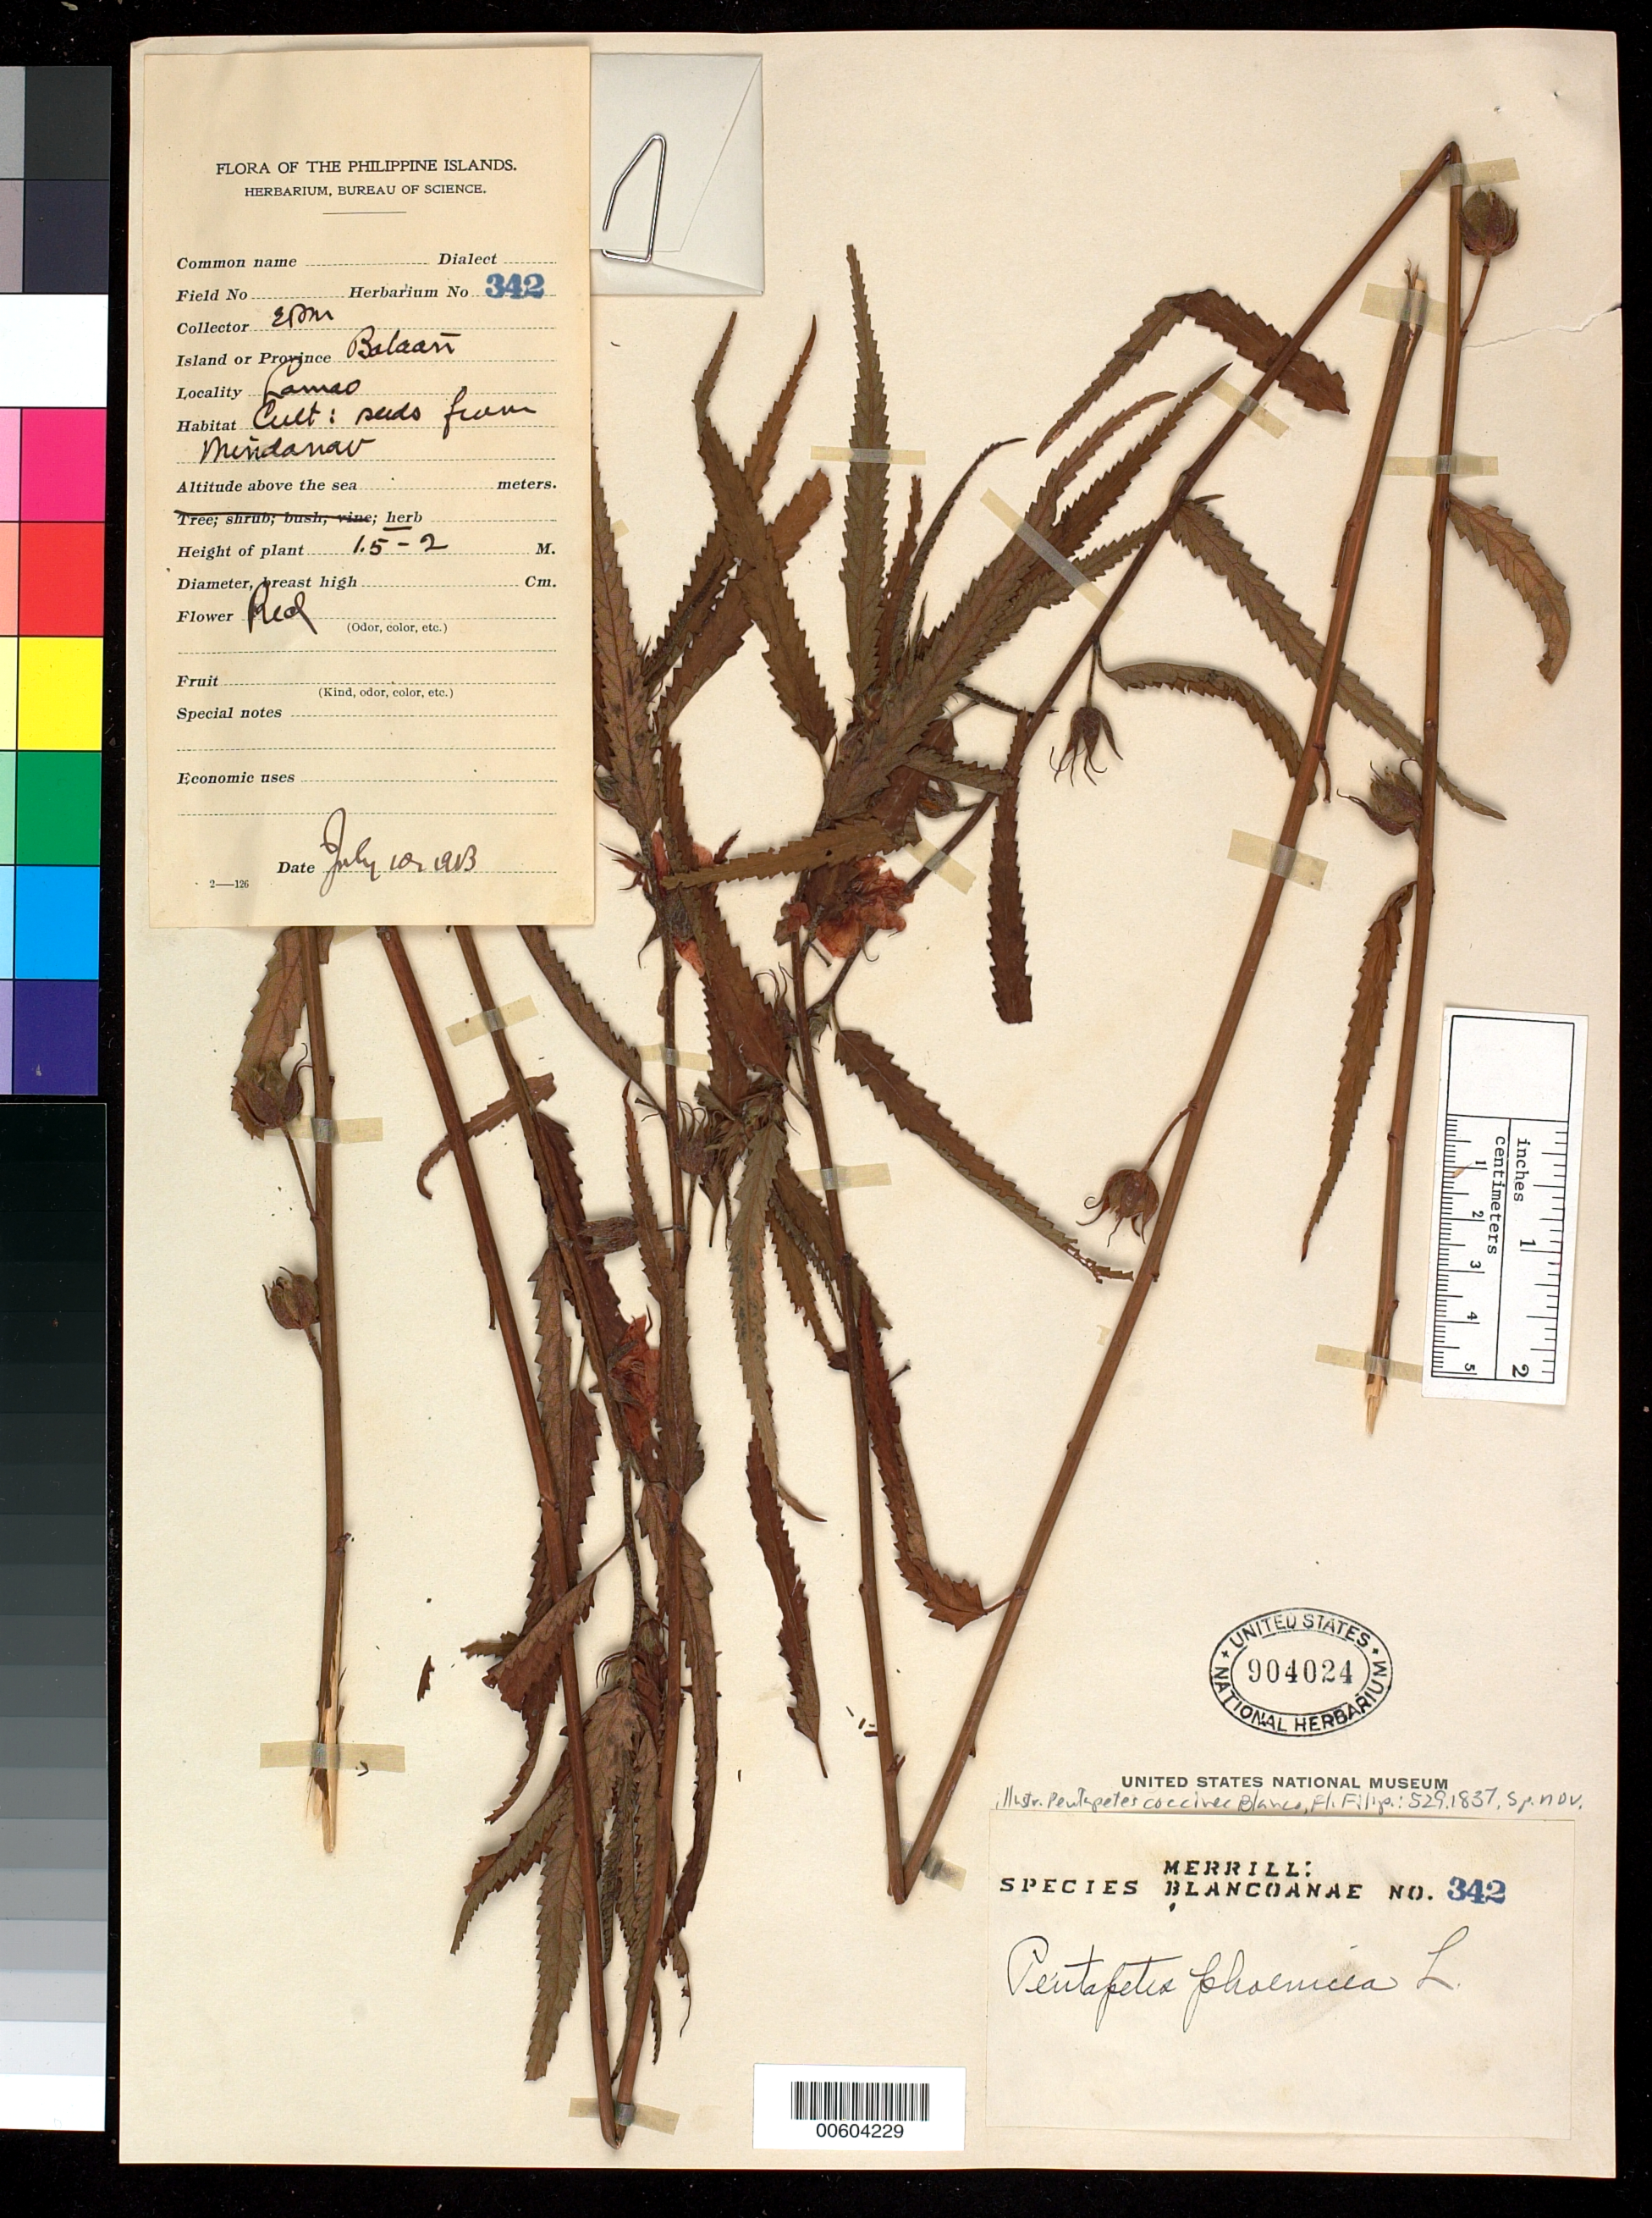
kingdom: Plantae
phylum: Tracheophyta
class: Magnoliopsida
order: Malvales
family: Malvaceae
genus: Pentapetes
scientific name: Pentapetes coccinea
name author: Blanco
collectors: E. D. Merrill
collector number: Sp. Blancoan. 0342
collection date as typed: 10 Jul 1913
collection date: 1913-07-10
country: Philippines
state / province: Central Luzon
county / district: Bataan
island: Luzon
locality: Mindanao i. (?), lamao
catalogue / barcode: US 904024